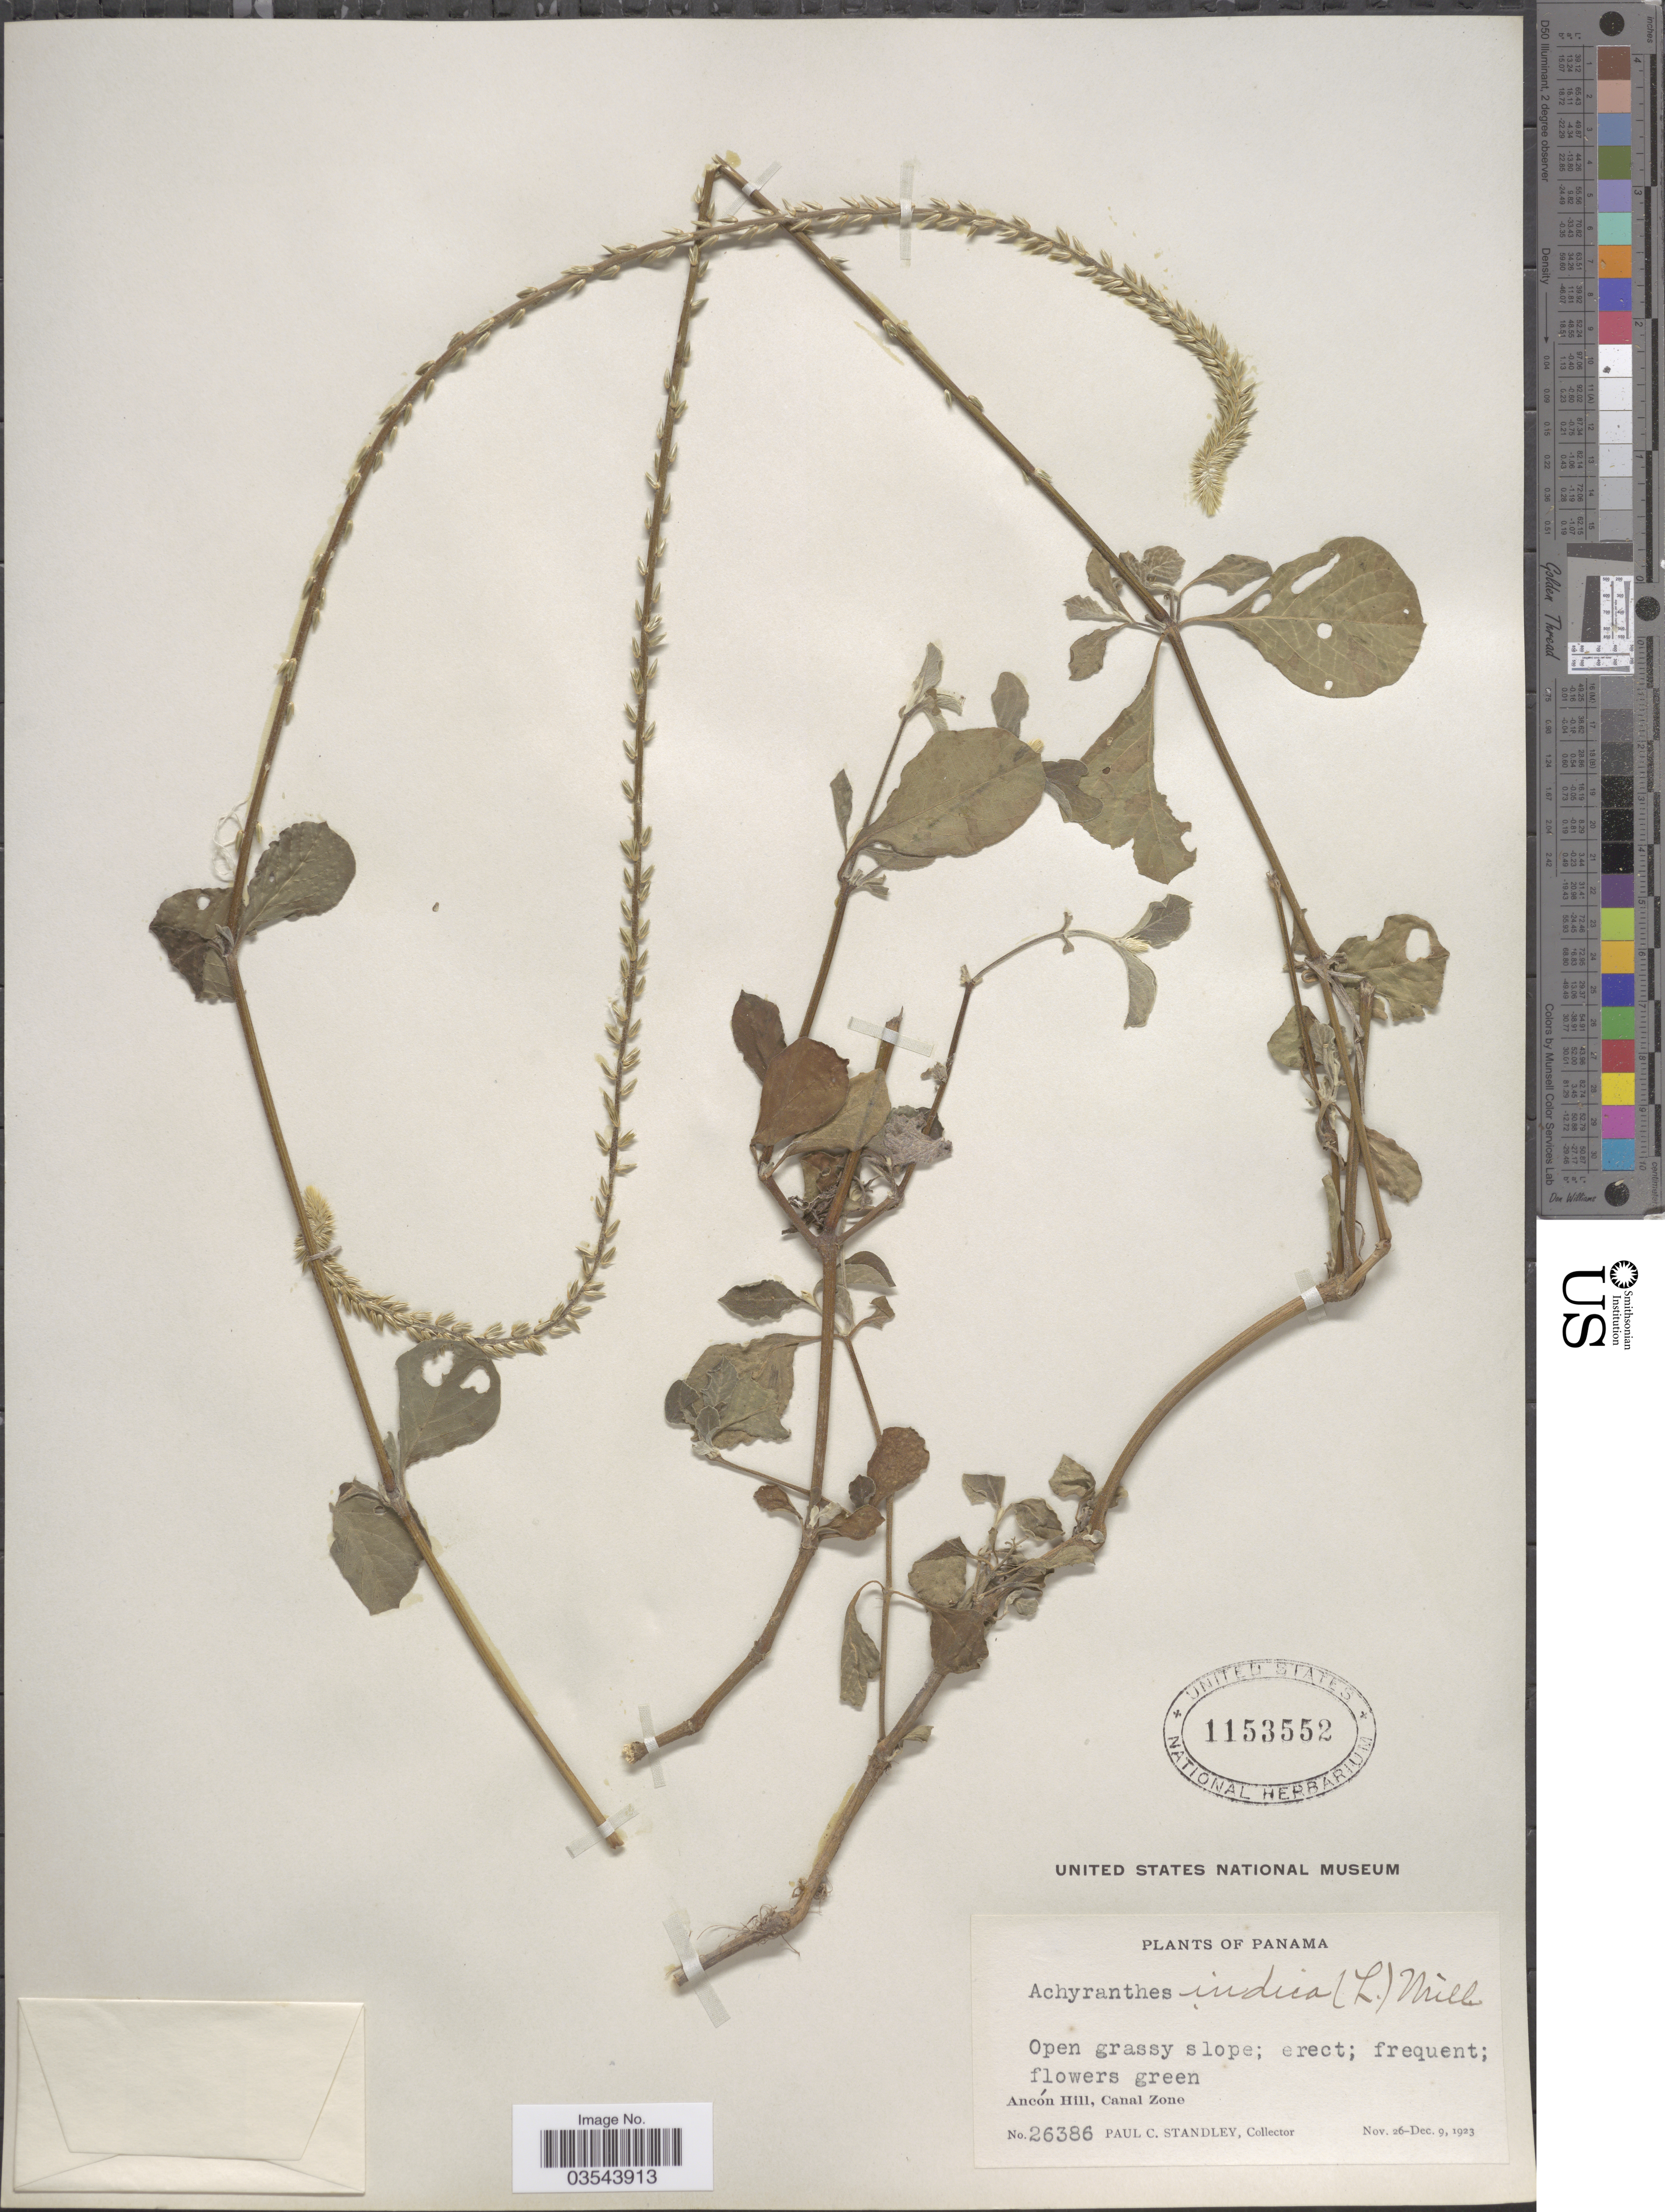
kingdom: Plantae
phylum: Tracheophyta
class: Magnoliopsida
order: Caryophyllales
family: Amaranthaceae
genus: Achyranthes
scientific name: Achyranthes indica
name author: (L.) Mill.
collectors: P. C. Standley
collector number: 26386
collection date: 1923-11-26/1923-12-09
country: Panama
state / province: Colón / Panamá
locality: Open grassy slope. Ancón Hill, Canal Zone.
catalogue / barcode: US 1153552